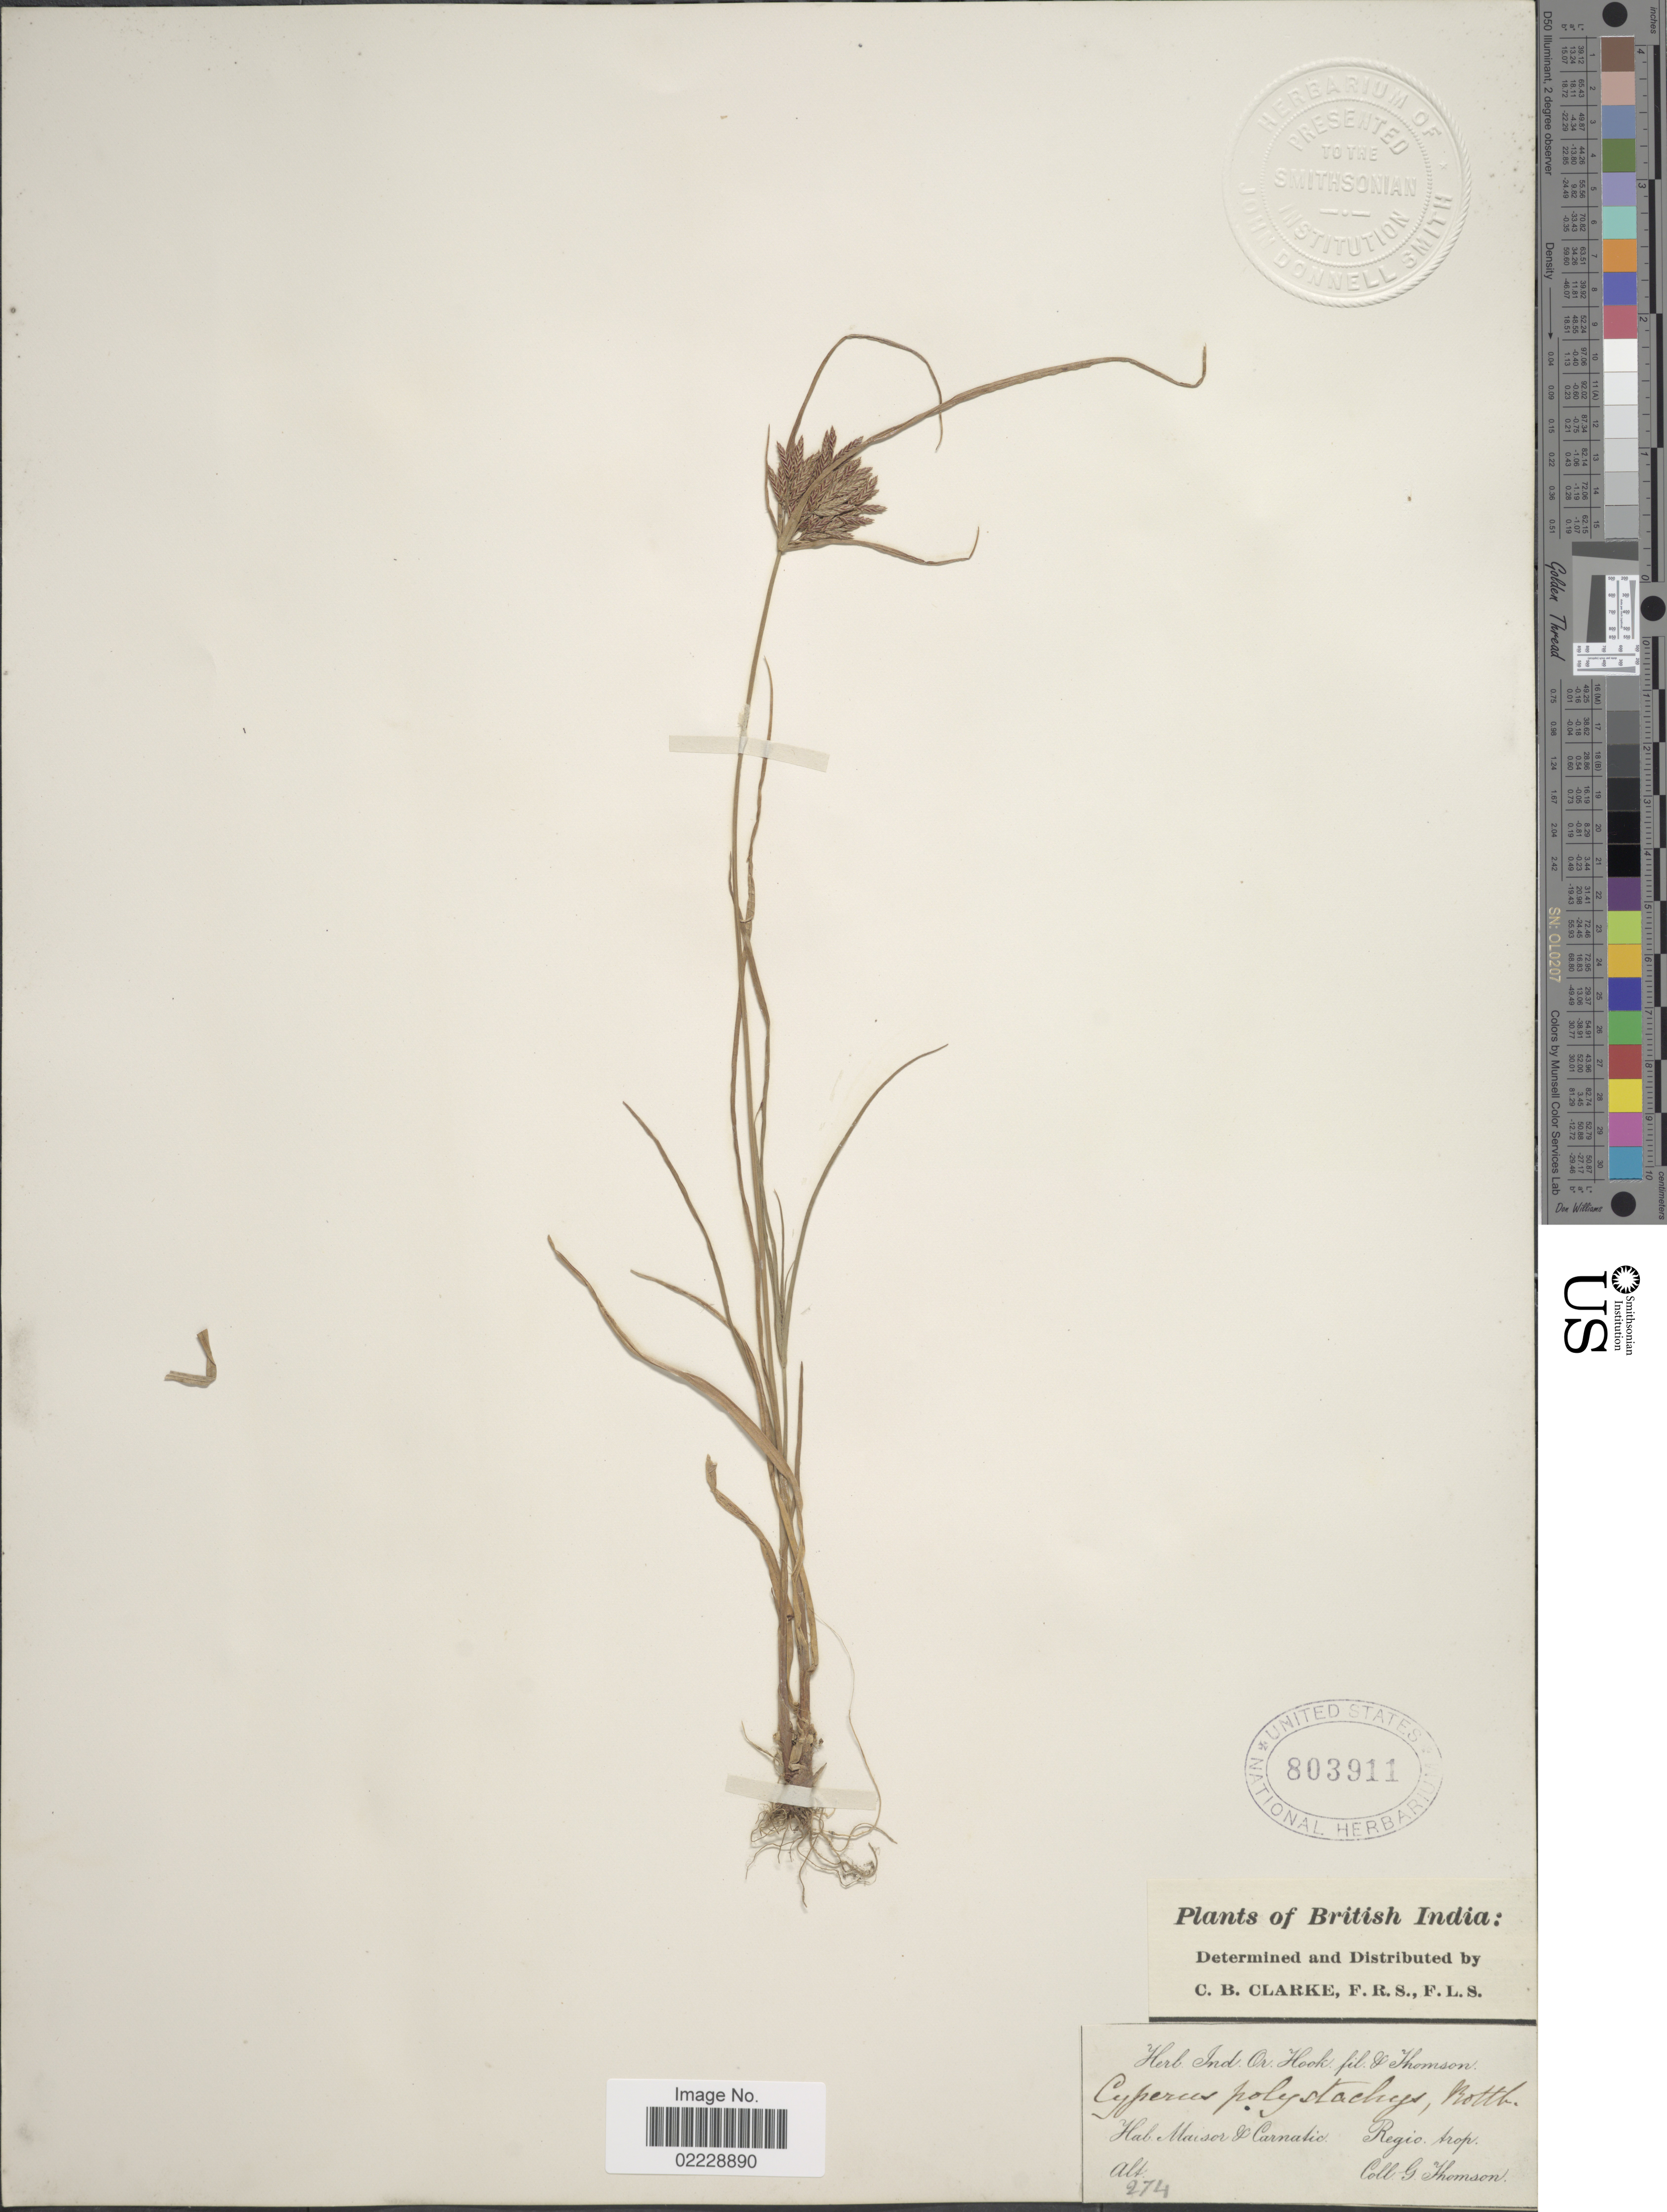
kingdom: Plantae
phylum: Tracheophyta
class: Liliopsida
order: Poales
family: Cyperaceae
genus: Cyperus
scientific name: Cyperus polystachyos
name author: Rottb.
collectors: G. Thomson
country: India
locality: British India, Maisor & Carnatic, Regio trop.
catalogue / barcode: US 803911